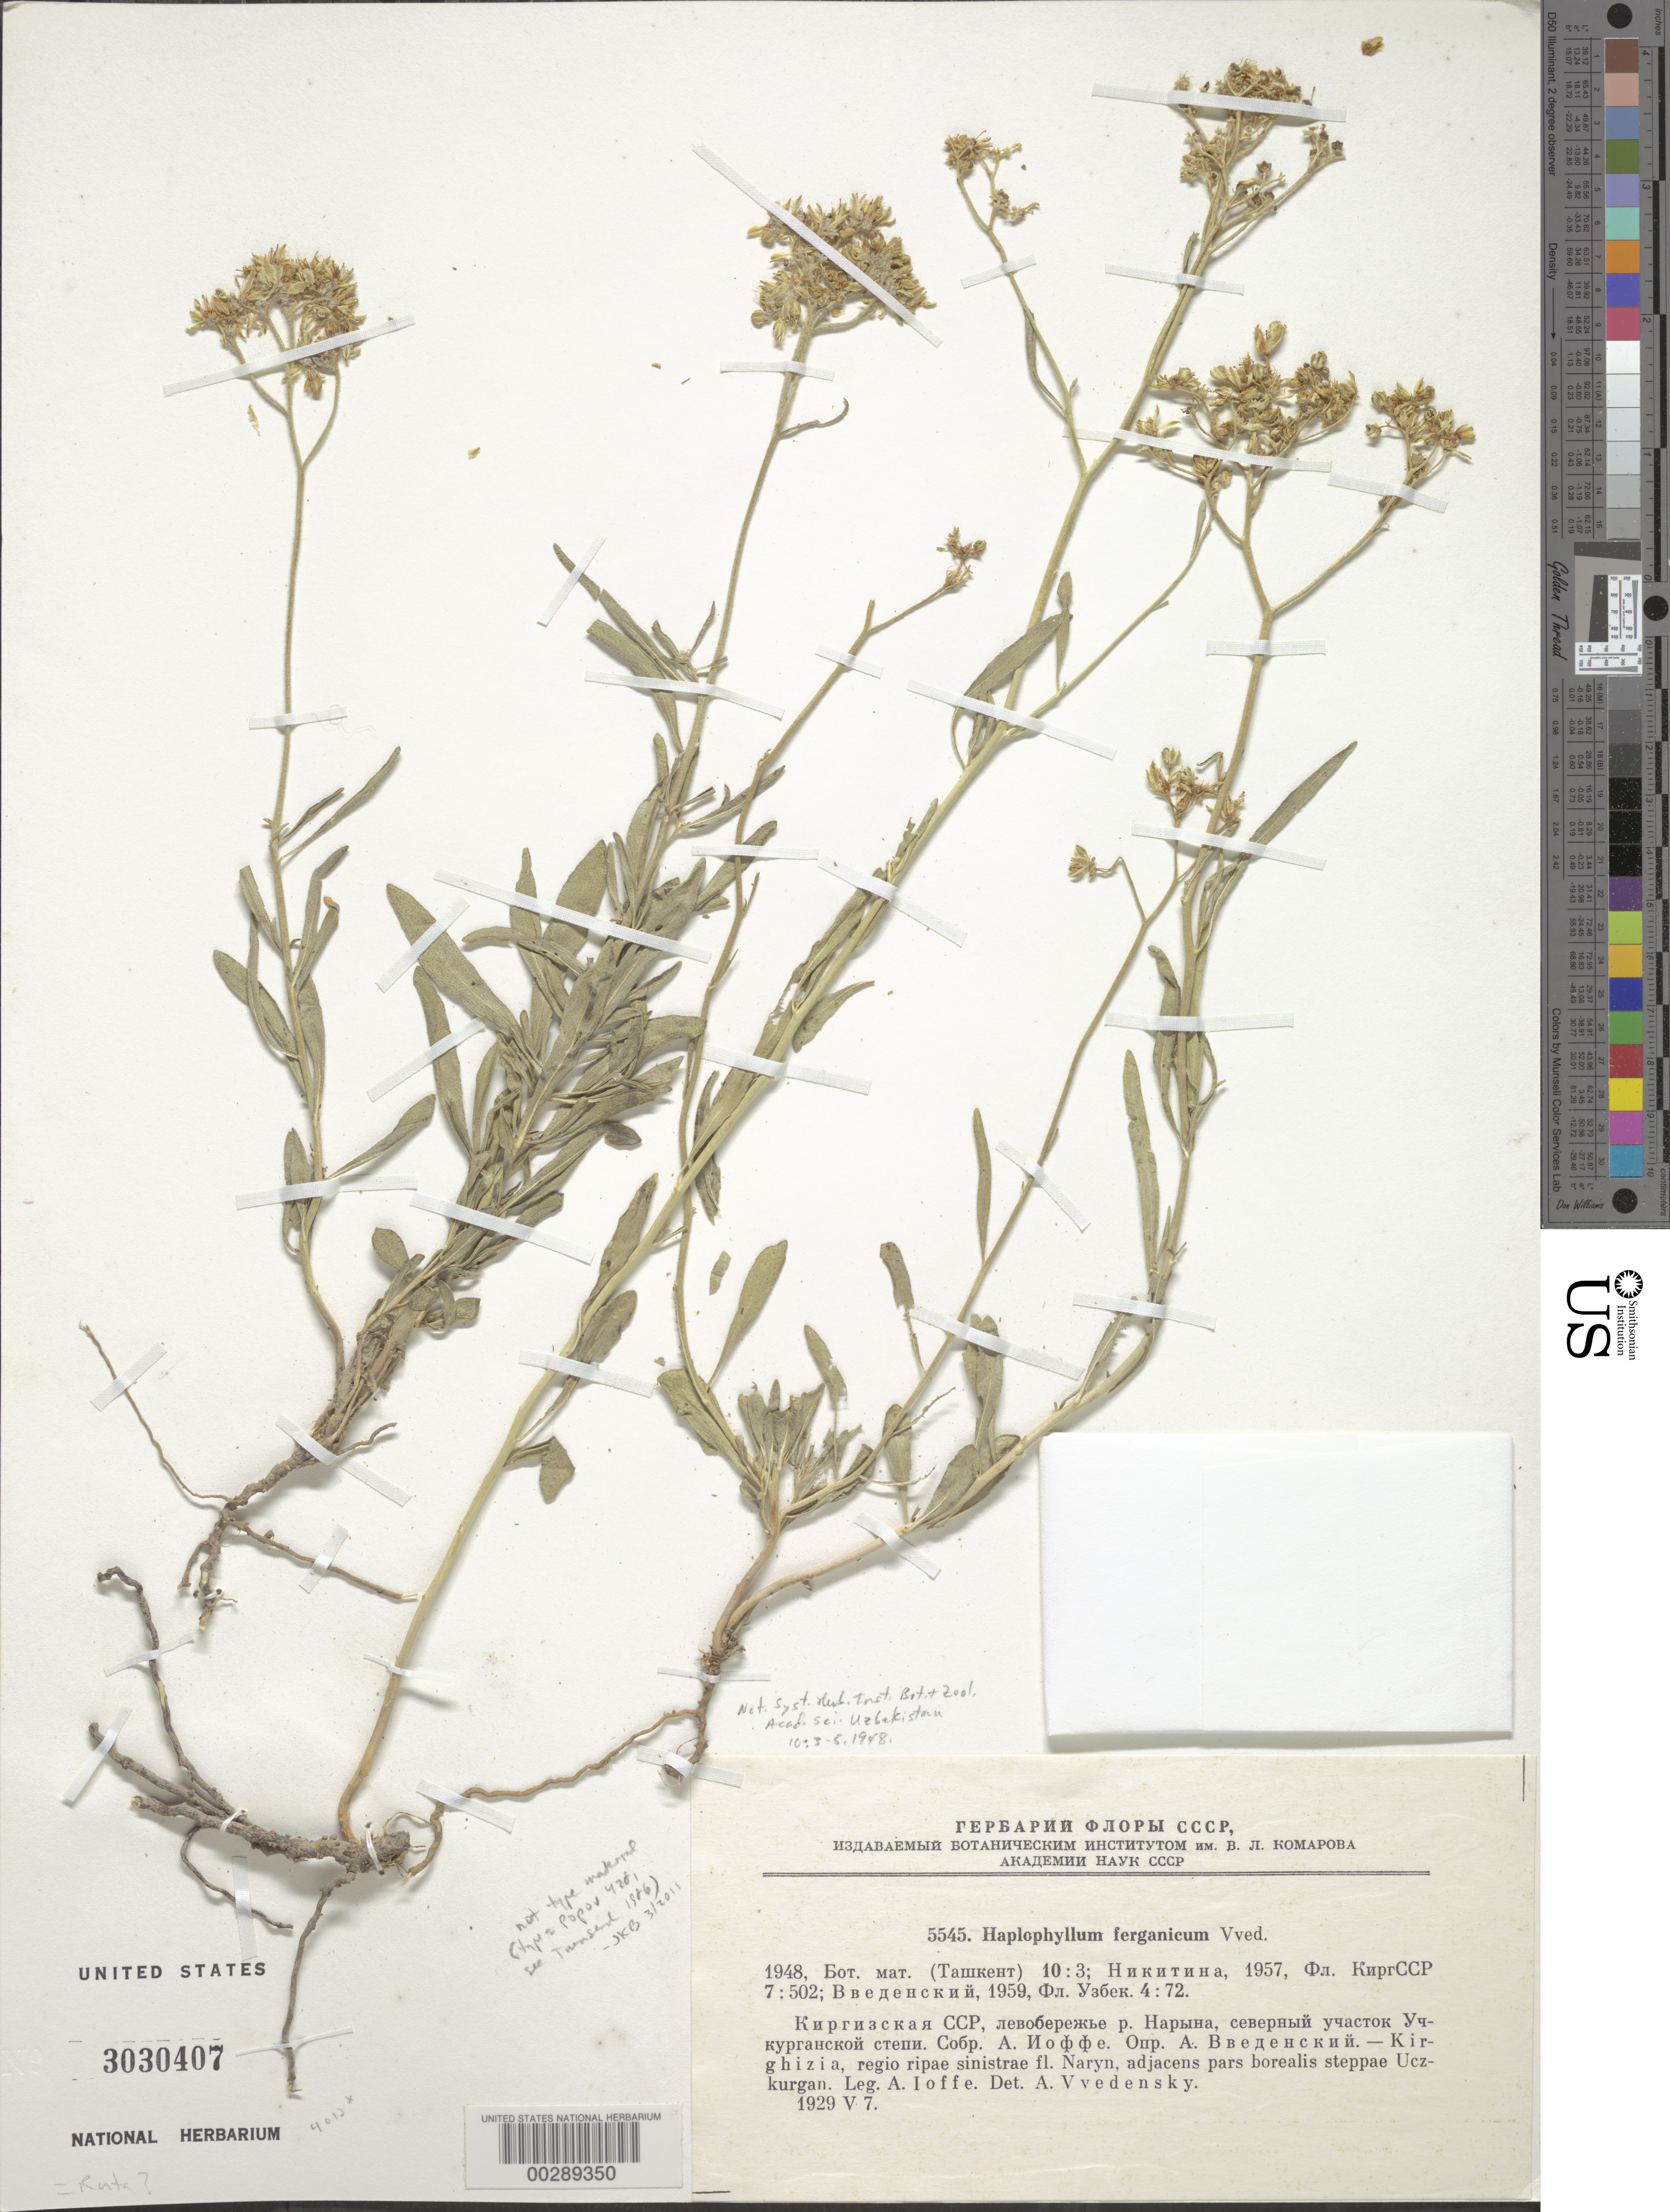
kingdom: Plantae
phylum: Tracheophyta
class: Magnoliopsida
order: Sapindales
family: Rutaceae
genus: Haplophyllum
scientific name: Haplophyllum ferganicum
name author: Vved.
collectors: A. Ioffe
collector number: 5545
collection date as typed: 07 May 1929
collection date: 1929-05-07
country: Kazakhstan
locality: Regioripae sisnistrae, fl. Naryn, adjacens pars borealis steppae Uczkurgan.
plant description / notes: Not type material; type is Popov 428, according to revision by Townsend (1986, Hooker's Icones Plantarum vol. 40).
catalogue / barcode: US 3030407